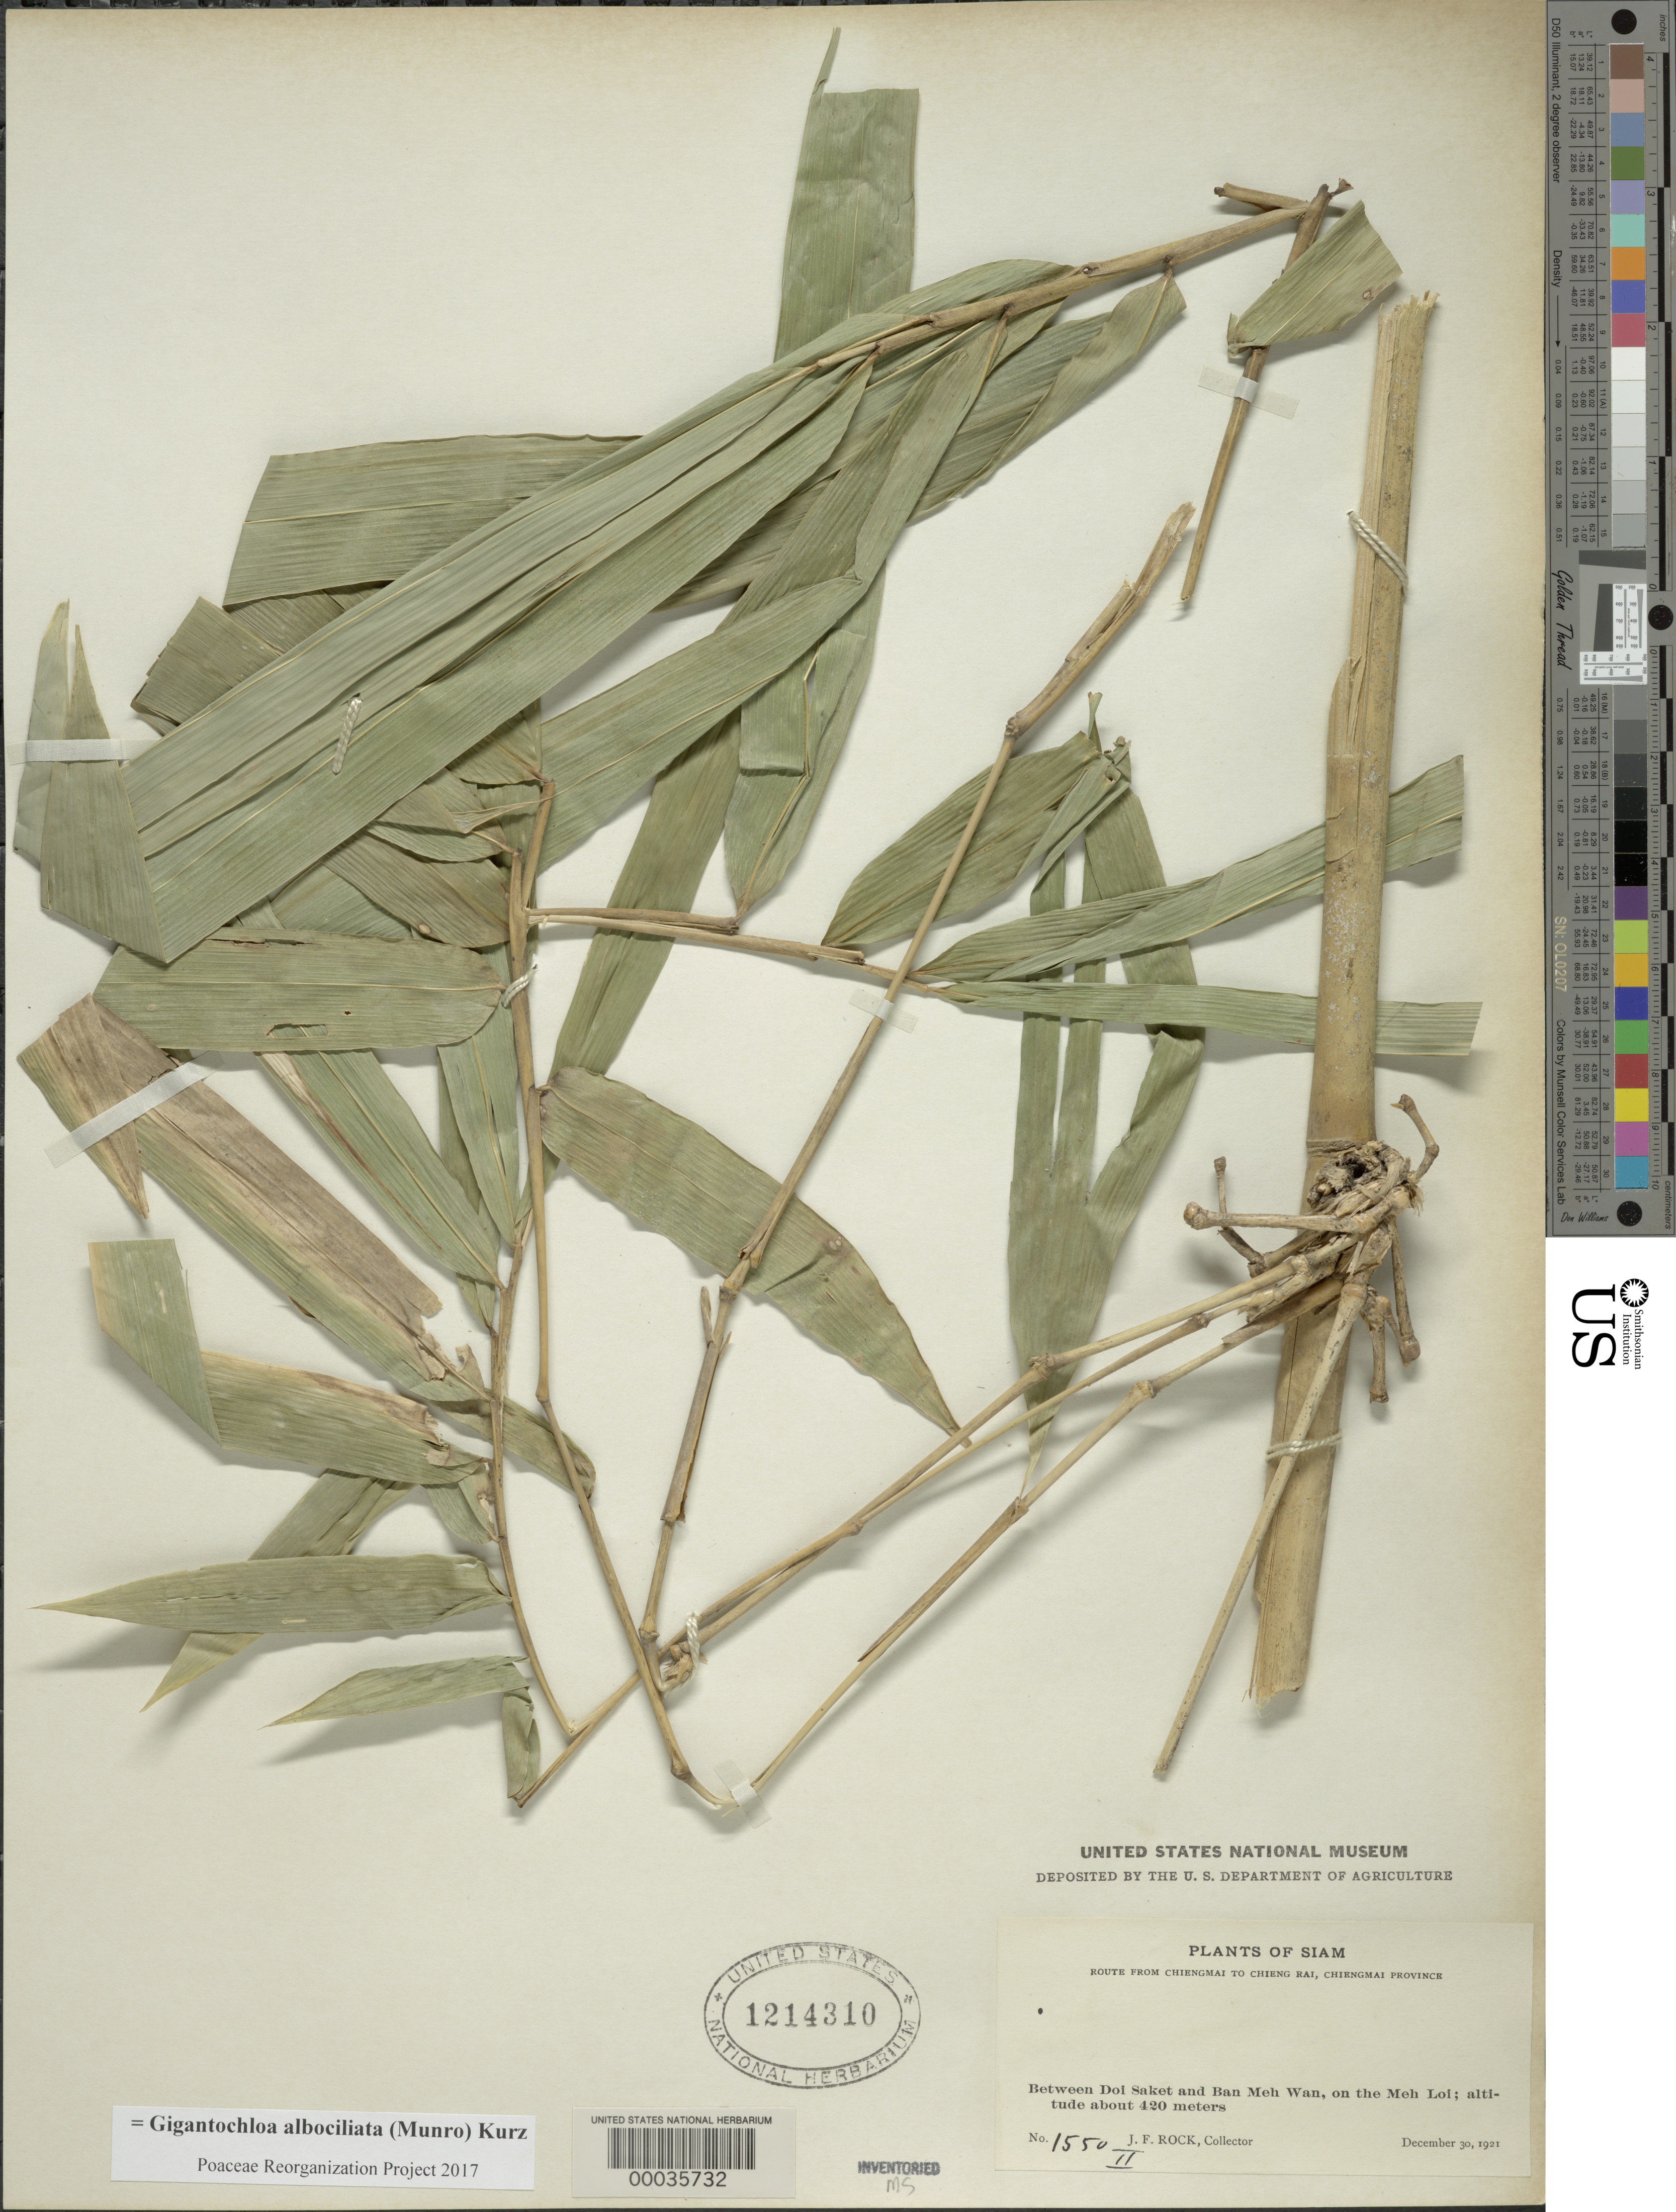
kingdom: Plantae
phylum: Tracheophyta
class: Liliopsida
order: Poales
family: Poaceae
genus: Gigantochloa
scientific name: Gigantochloa albociliata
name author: (Munro) Kurz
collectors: J. F. Rock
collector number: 1550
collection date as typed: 30 Dec 1921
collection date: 1921-12-30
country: Thailand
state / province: Chiang Mai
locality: Chiengmai, chieng rai, doi saket, meh wan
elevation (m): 420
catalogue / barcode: US 1214310